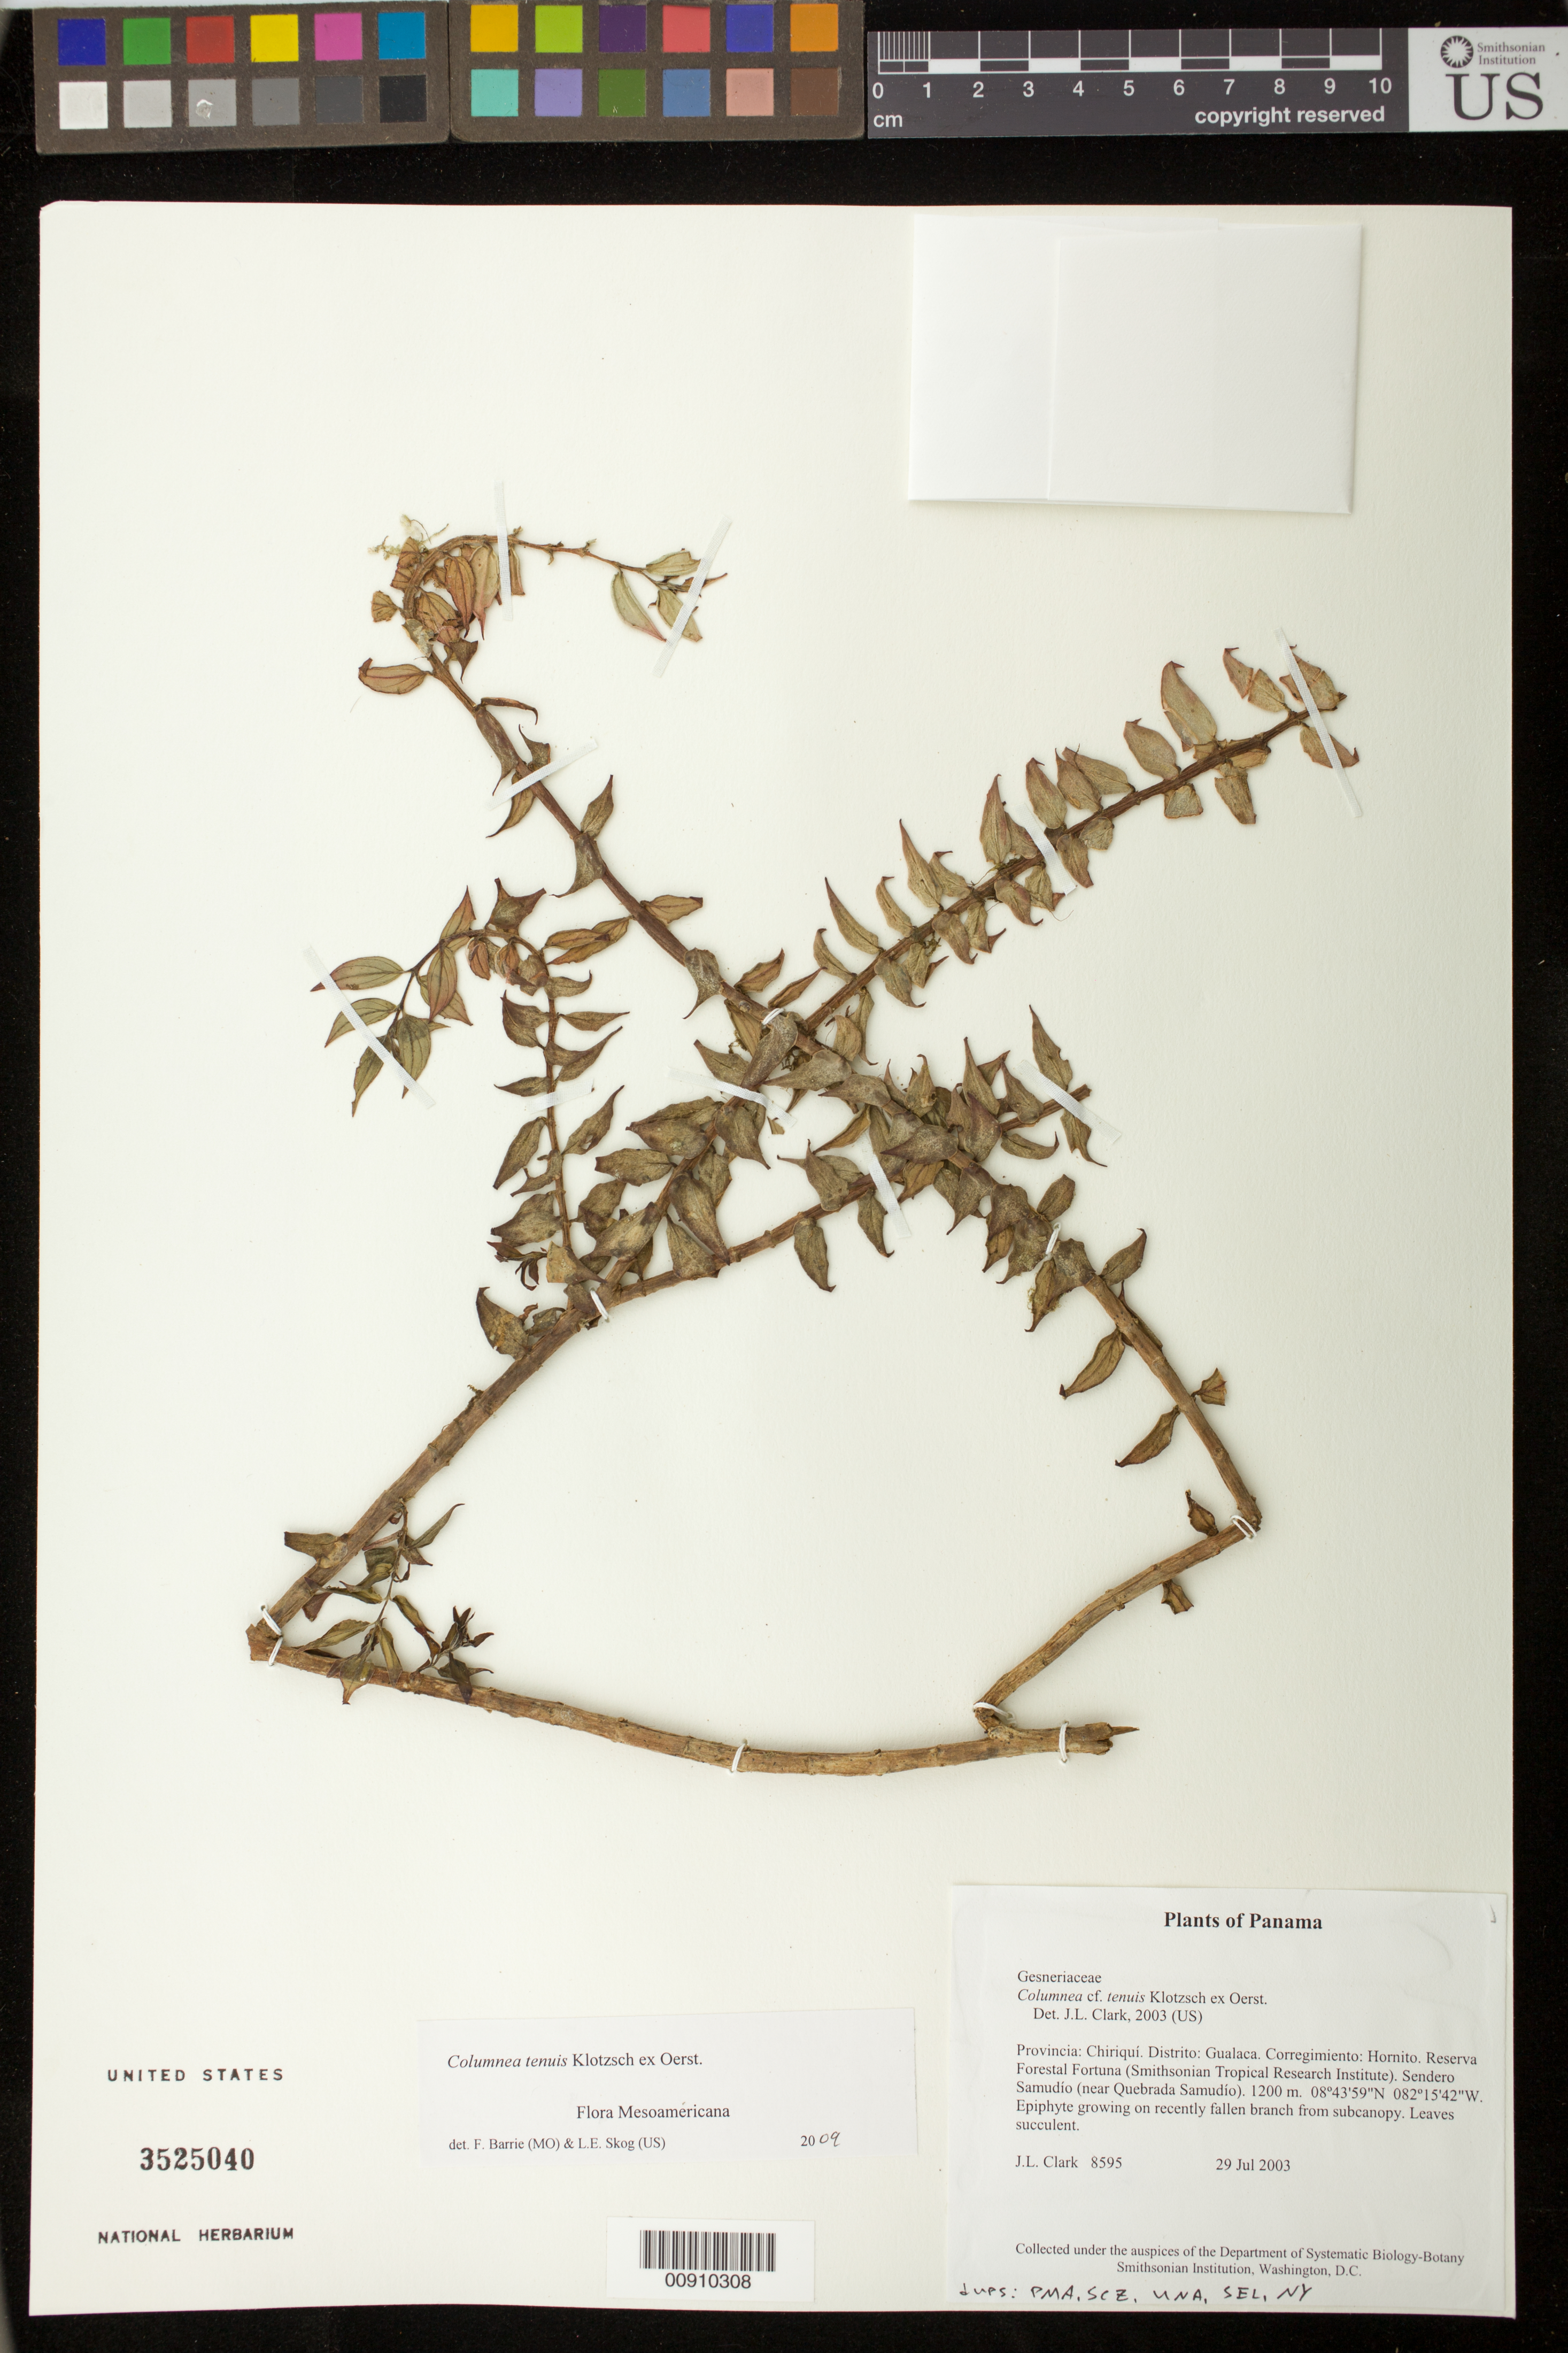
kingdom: Plantae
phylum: Tracheophyta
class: Magnoliopsida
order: Lamiales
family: Gesneriaceae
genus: Columnea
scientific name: Columnea tenuis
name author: Klotzsch ex Oerst.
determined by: Clark, J. L., (SEL), The Marie Selby Botanical Garden (UNITED STATES)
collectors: J. L. Clark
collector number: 8595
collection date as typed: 29 Jul 2003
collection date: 2003-07-29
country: Panama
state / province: Chiriquí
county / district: Gualaca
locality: Gualaca. Corregimiento: Hornito. Reserva Forestal Fortuna (Smithsonian Tropical Research Institute). Sendero Samudío (near Quebrada Samudío).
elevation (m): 1200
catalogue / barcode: US 3525040